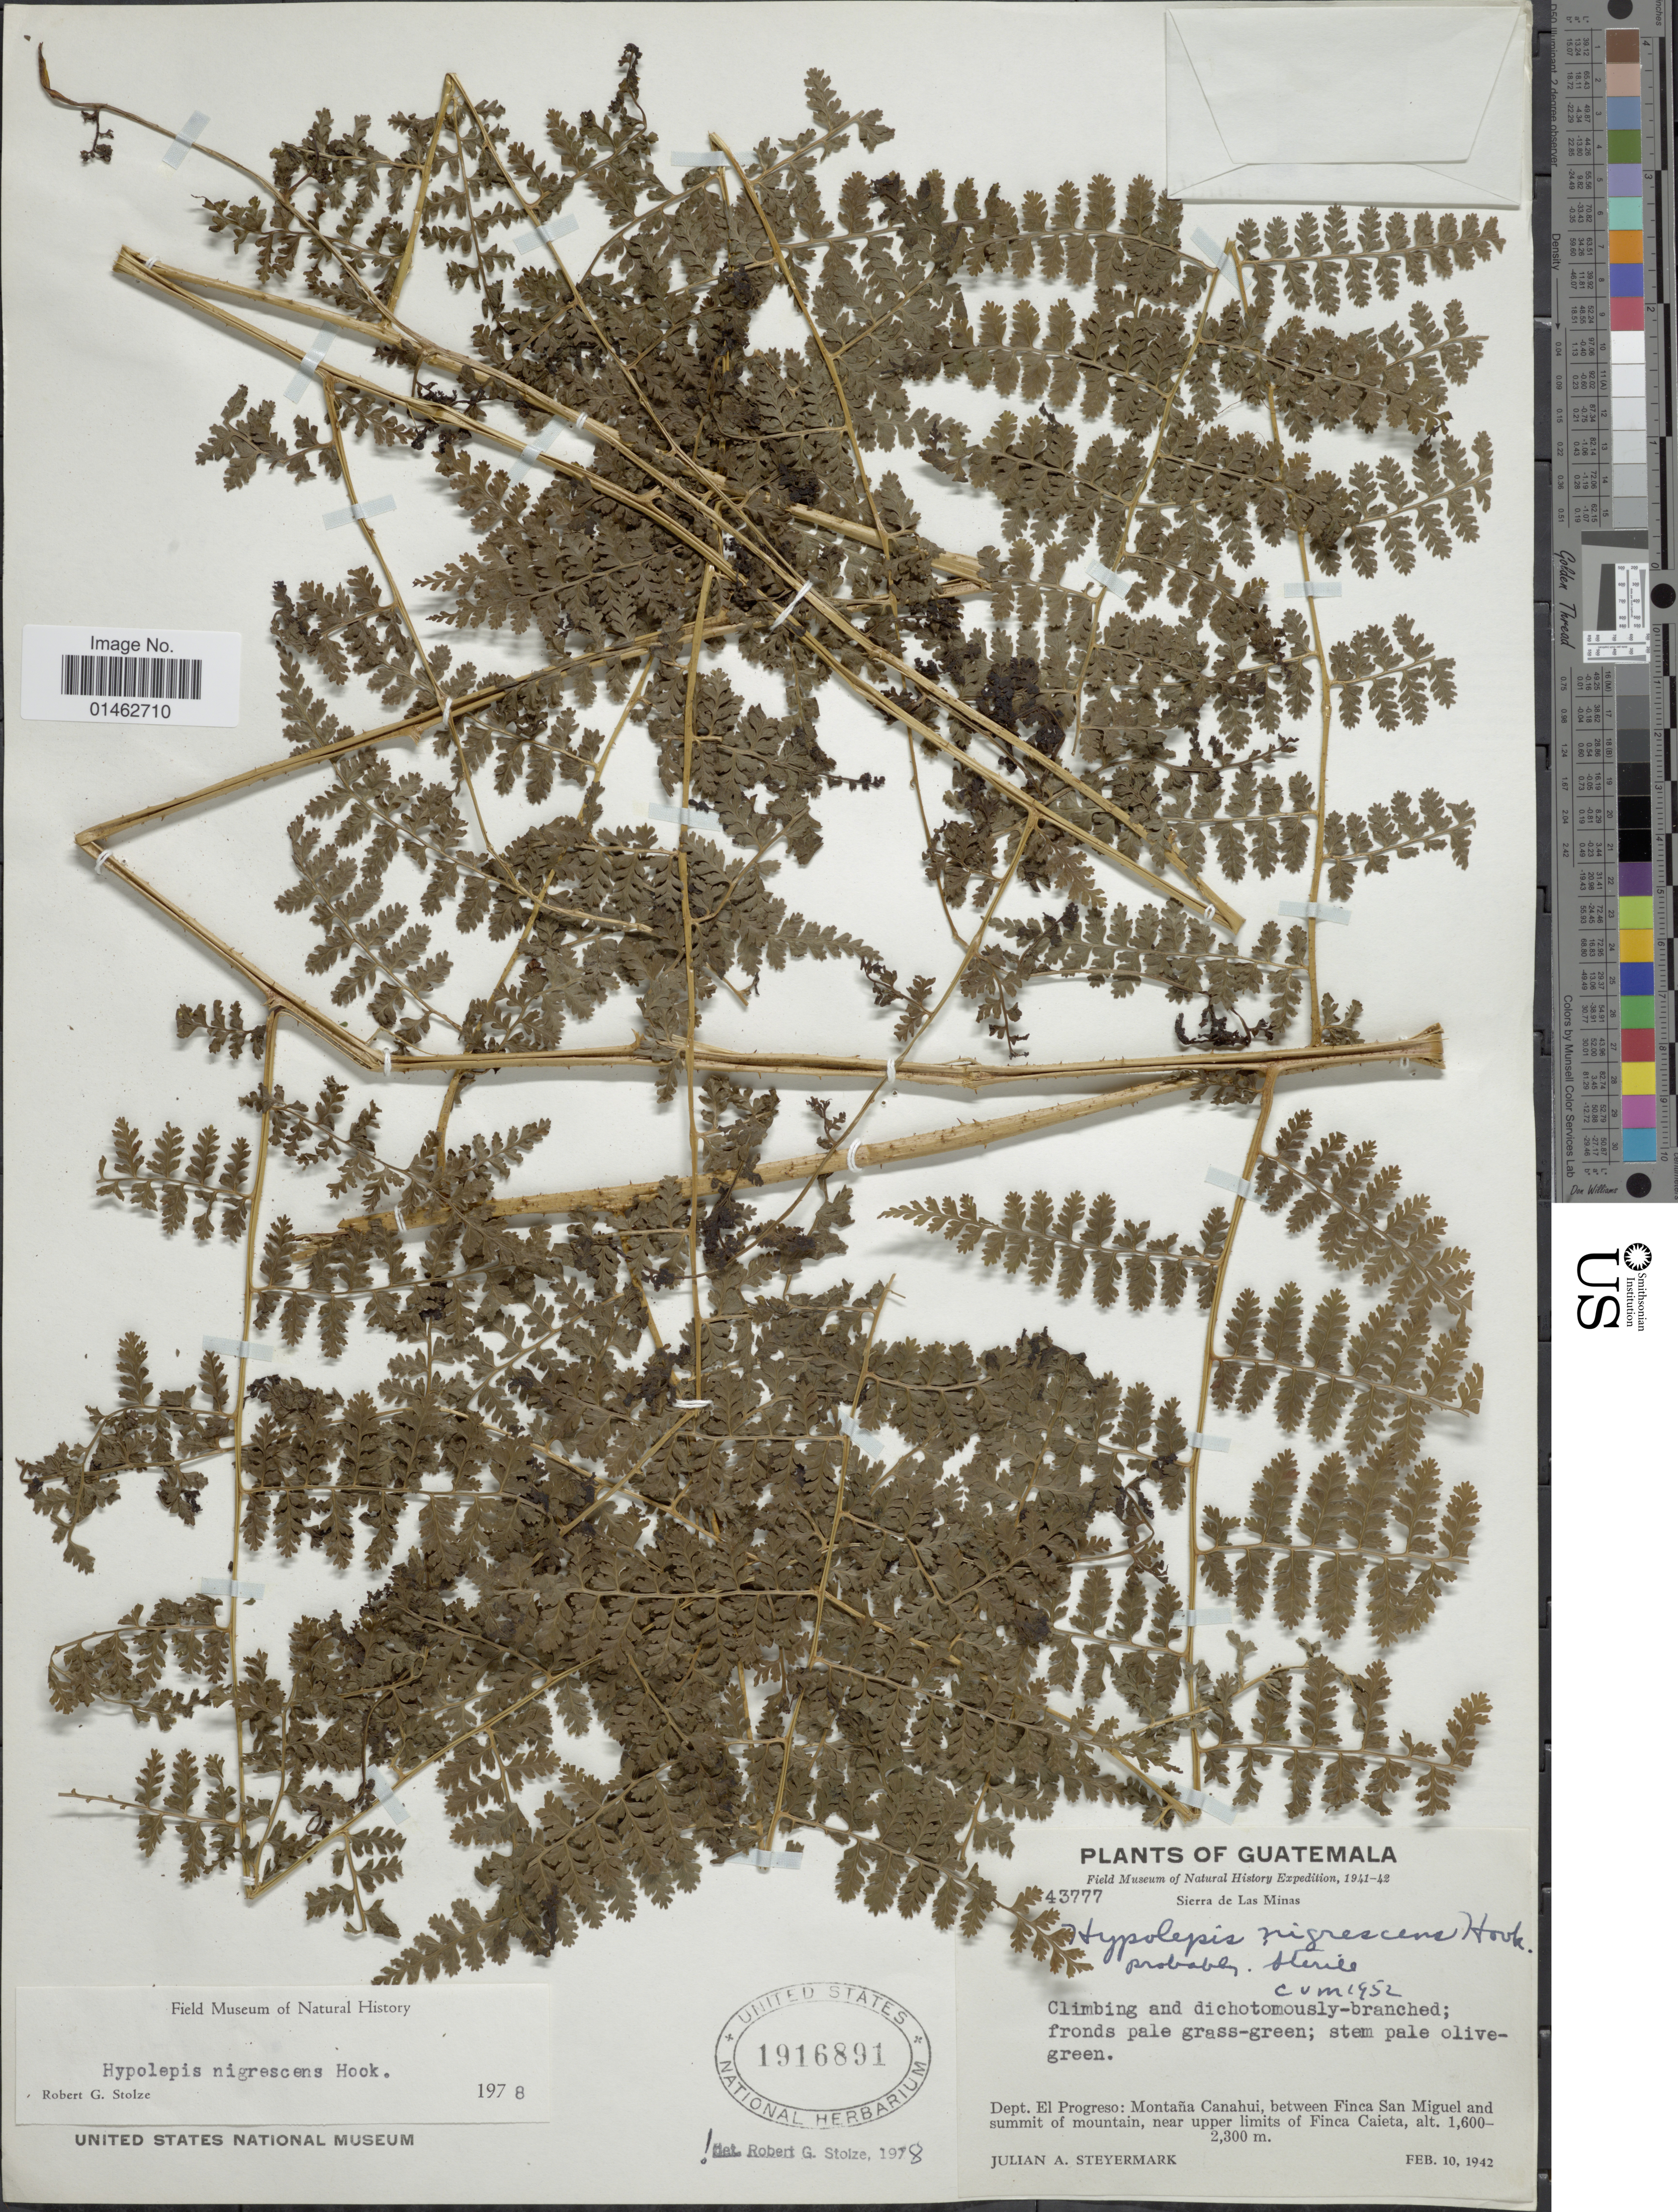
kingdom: Plantae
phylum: Tracheophyta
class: Polypodiopsida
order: Polypodiales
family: Dennstaedtiaceae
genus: Hypolepis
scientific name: Hypolepis nigrescens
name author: Hook.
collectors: J. Steyermark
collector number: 43777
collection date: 1942-02-10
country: Guatemala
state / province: El Progreso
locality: Dept. El Progreso: Montaña Canahui, between Finca San Miguel and summit of mountain, near upper limits of Finca Caieta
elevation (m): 1600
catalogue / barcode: US 1916891